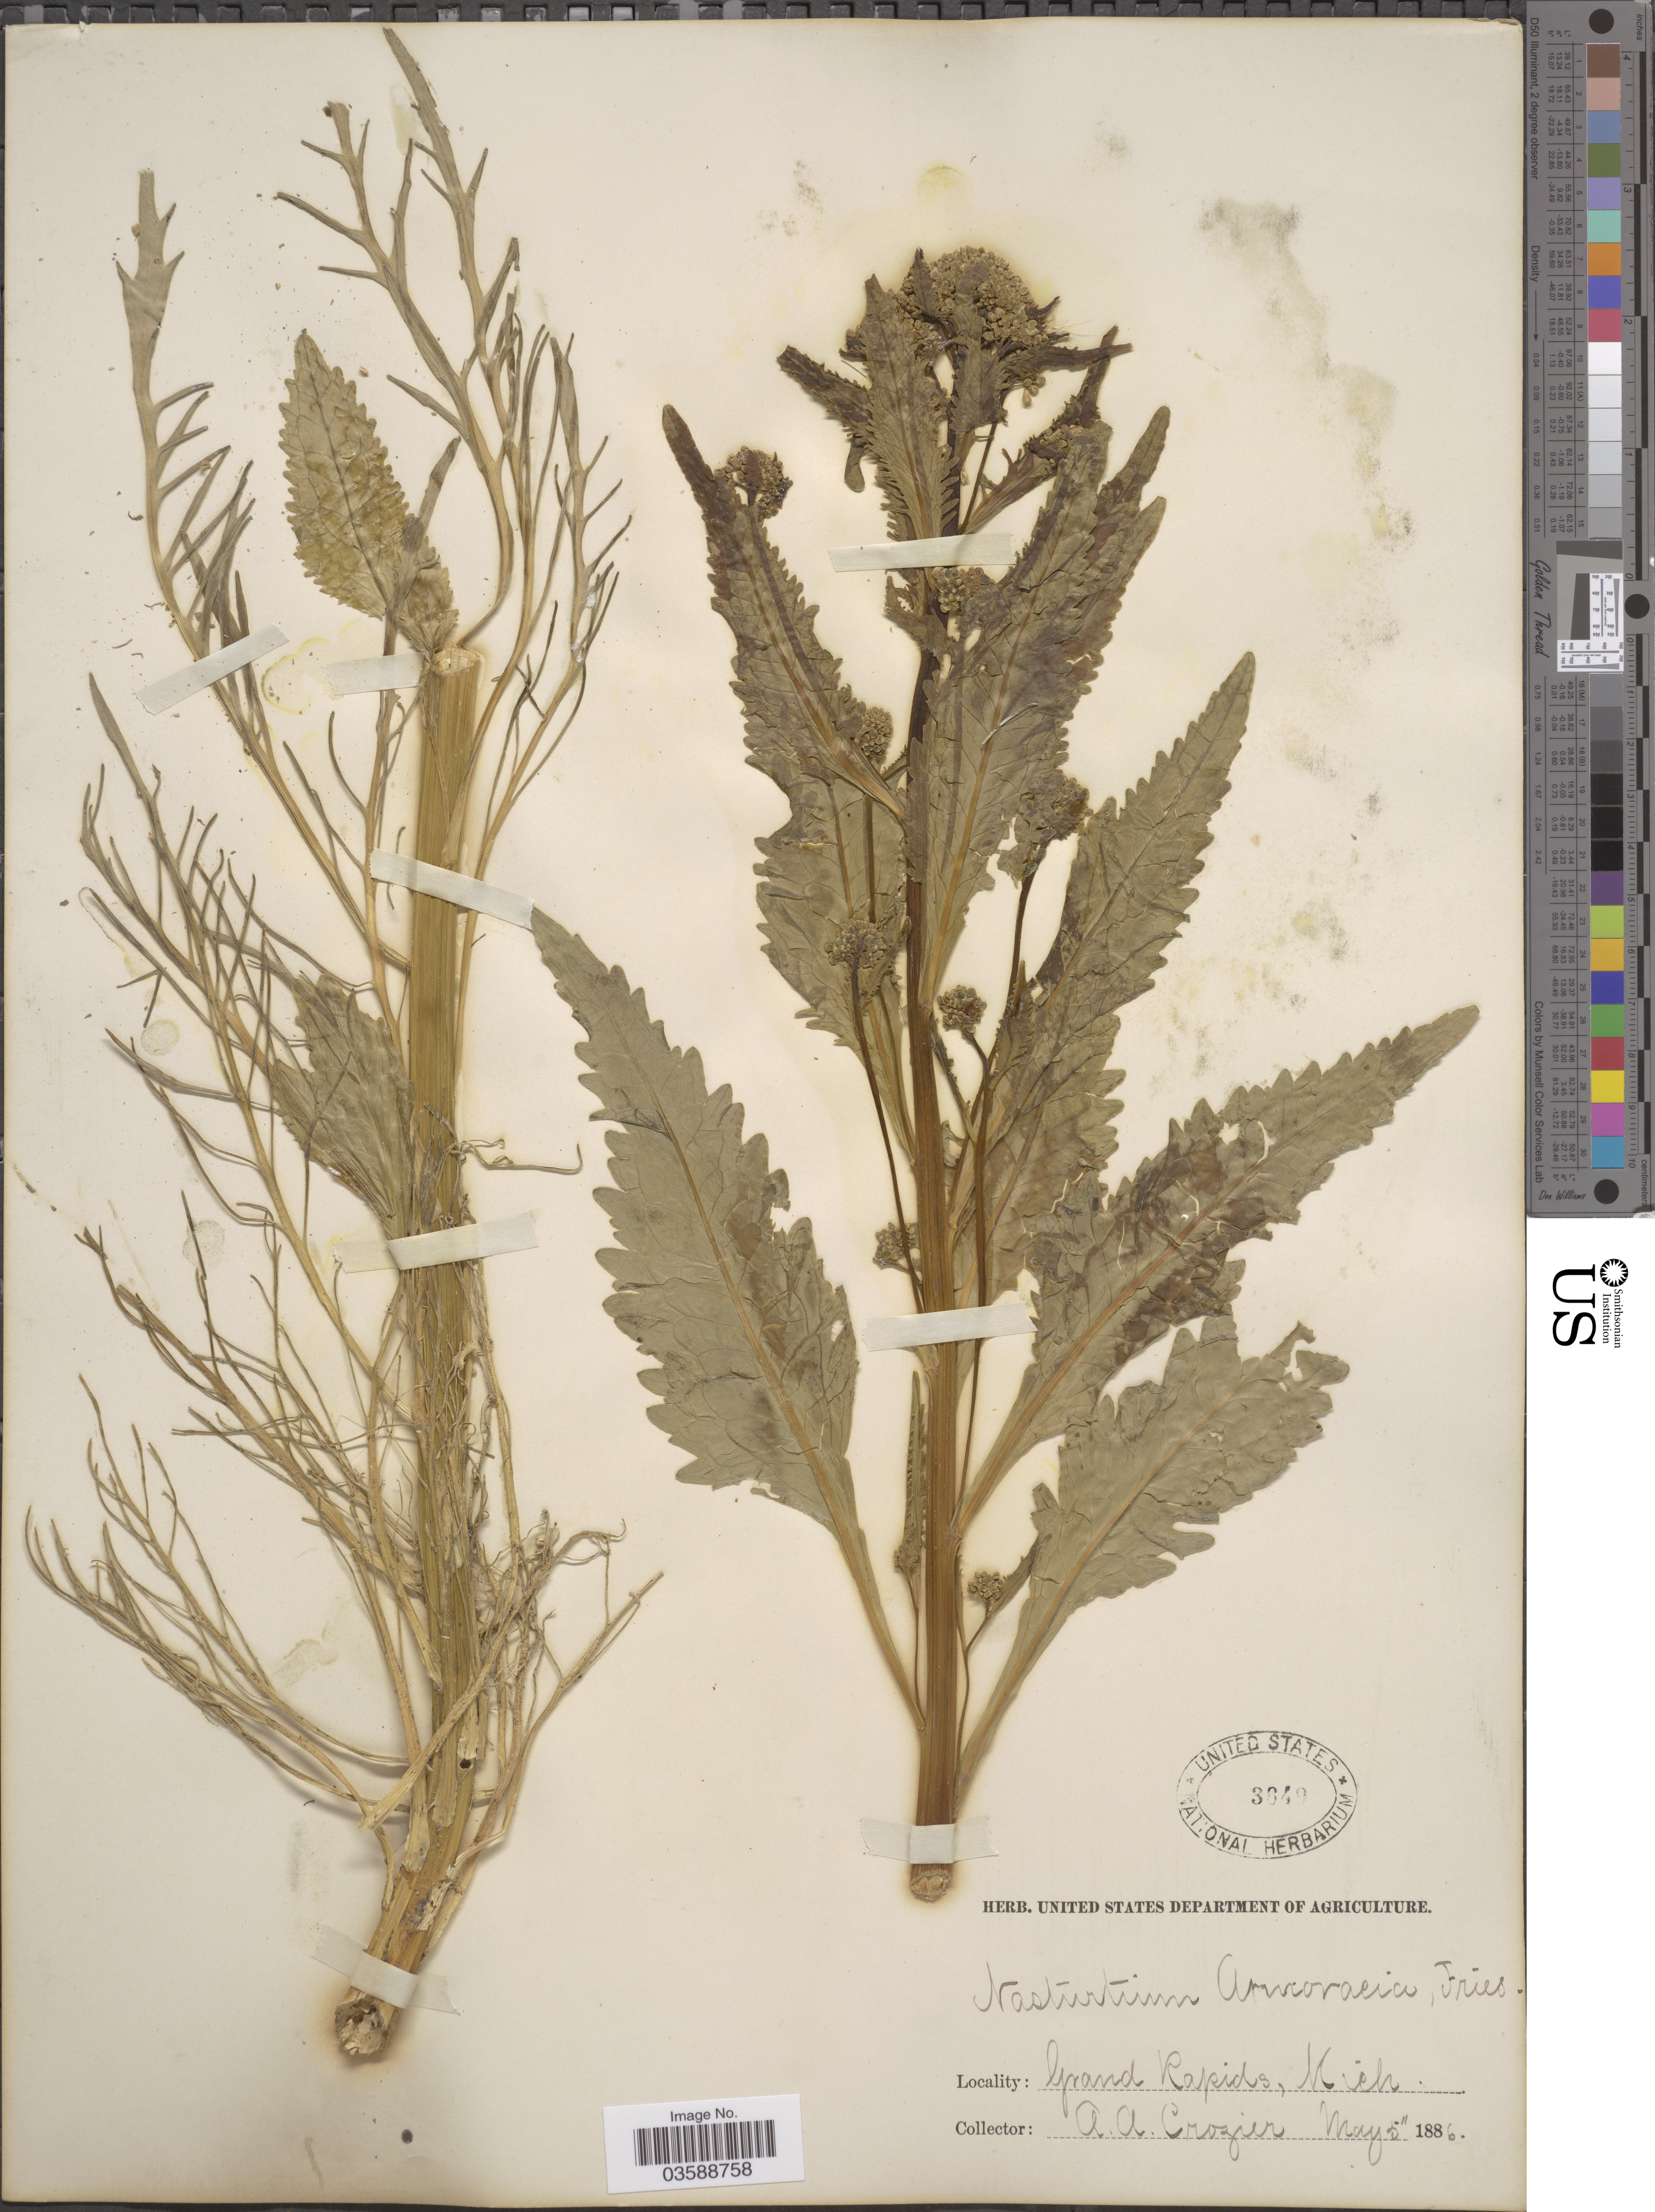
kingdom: Plantae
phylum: Tracheophyta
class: Magnoliopsida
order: Brassicales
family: Brassicaceae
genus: Armoracia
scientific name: Armoracia rusticana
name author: G. Gaertn. et al.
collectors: A. Crozier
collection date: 1886-05-05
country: United States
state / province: Michigan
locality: Grand Rapids.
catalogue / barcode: US 3649